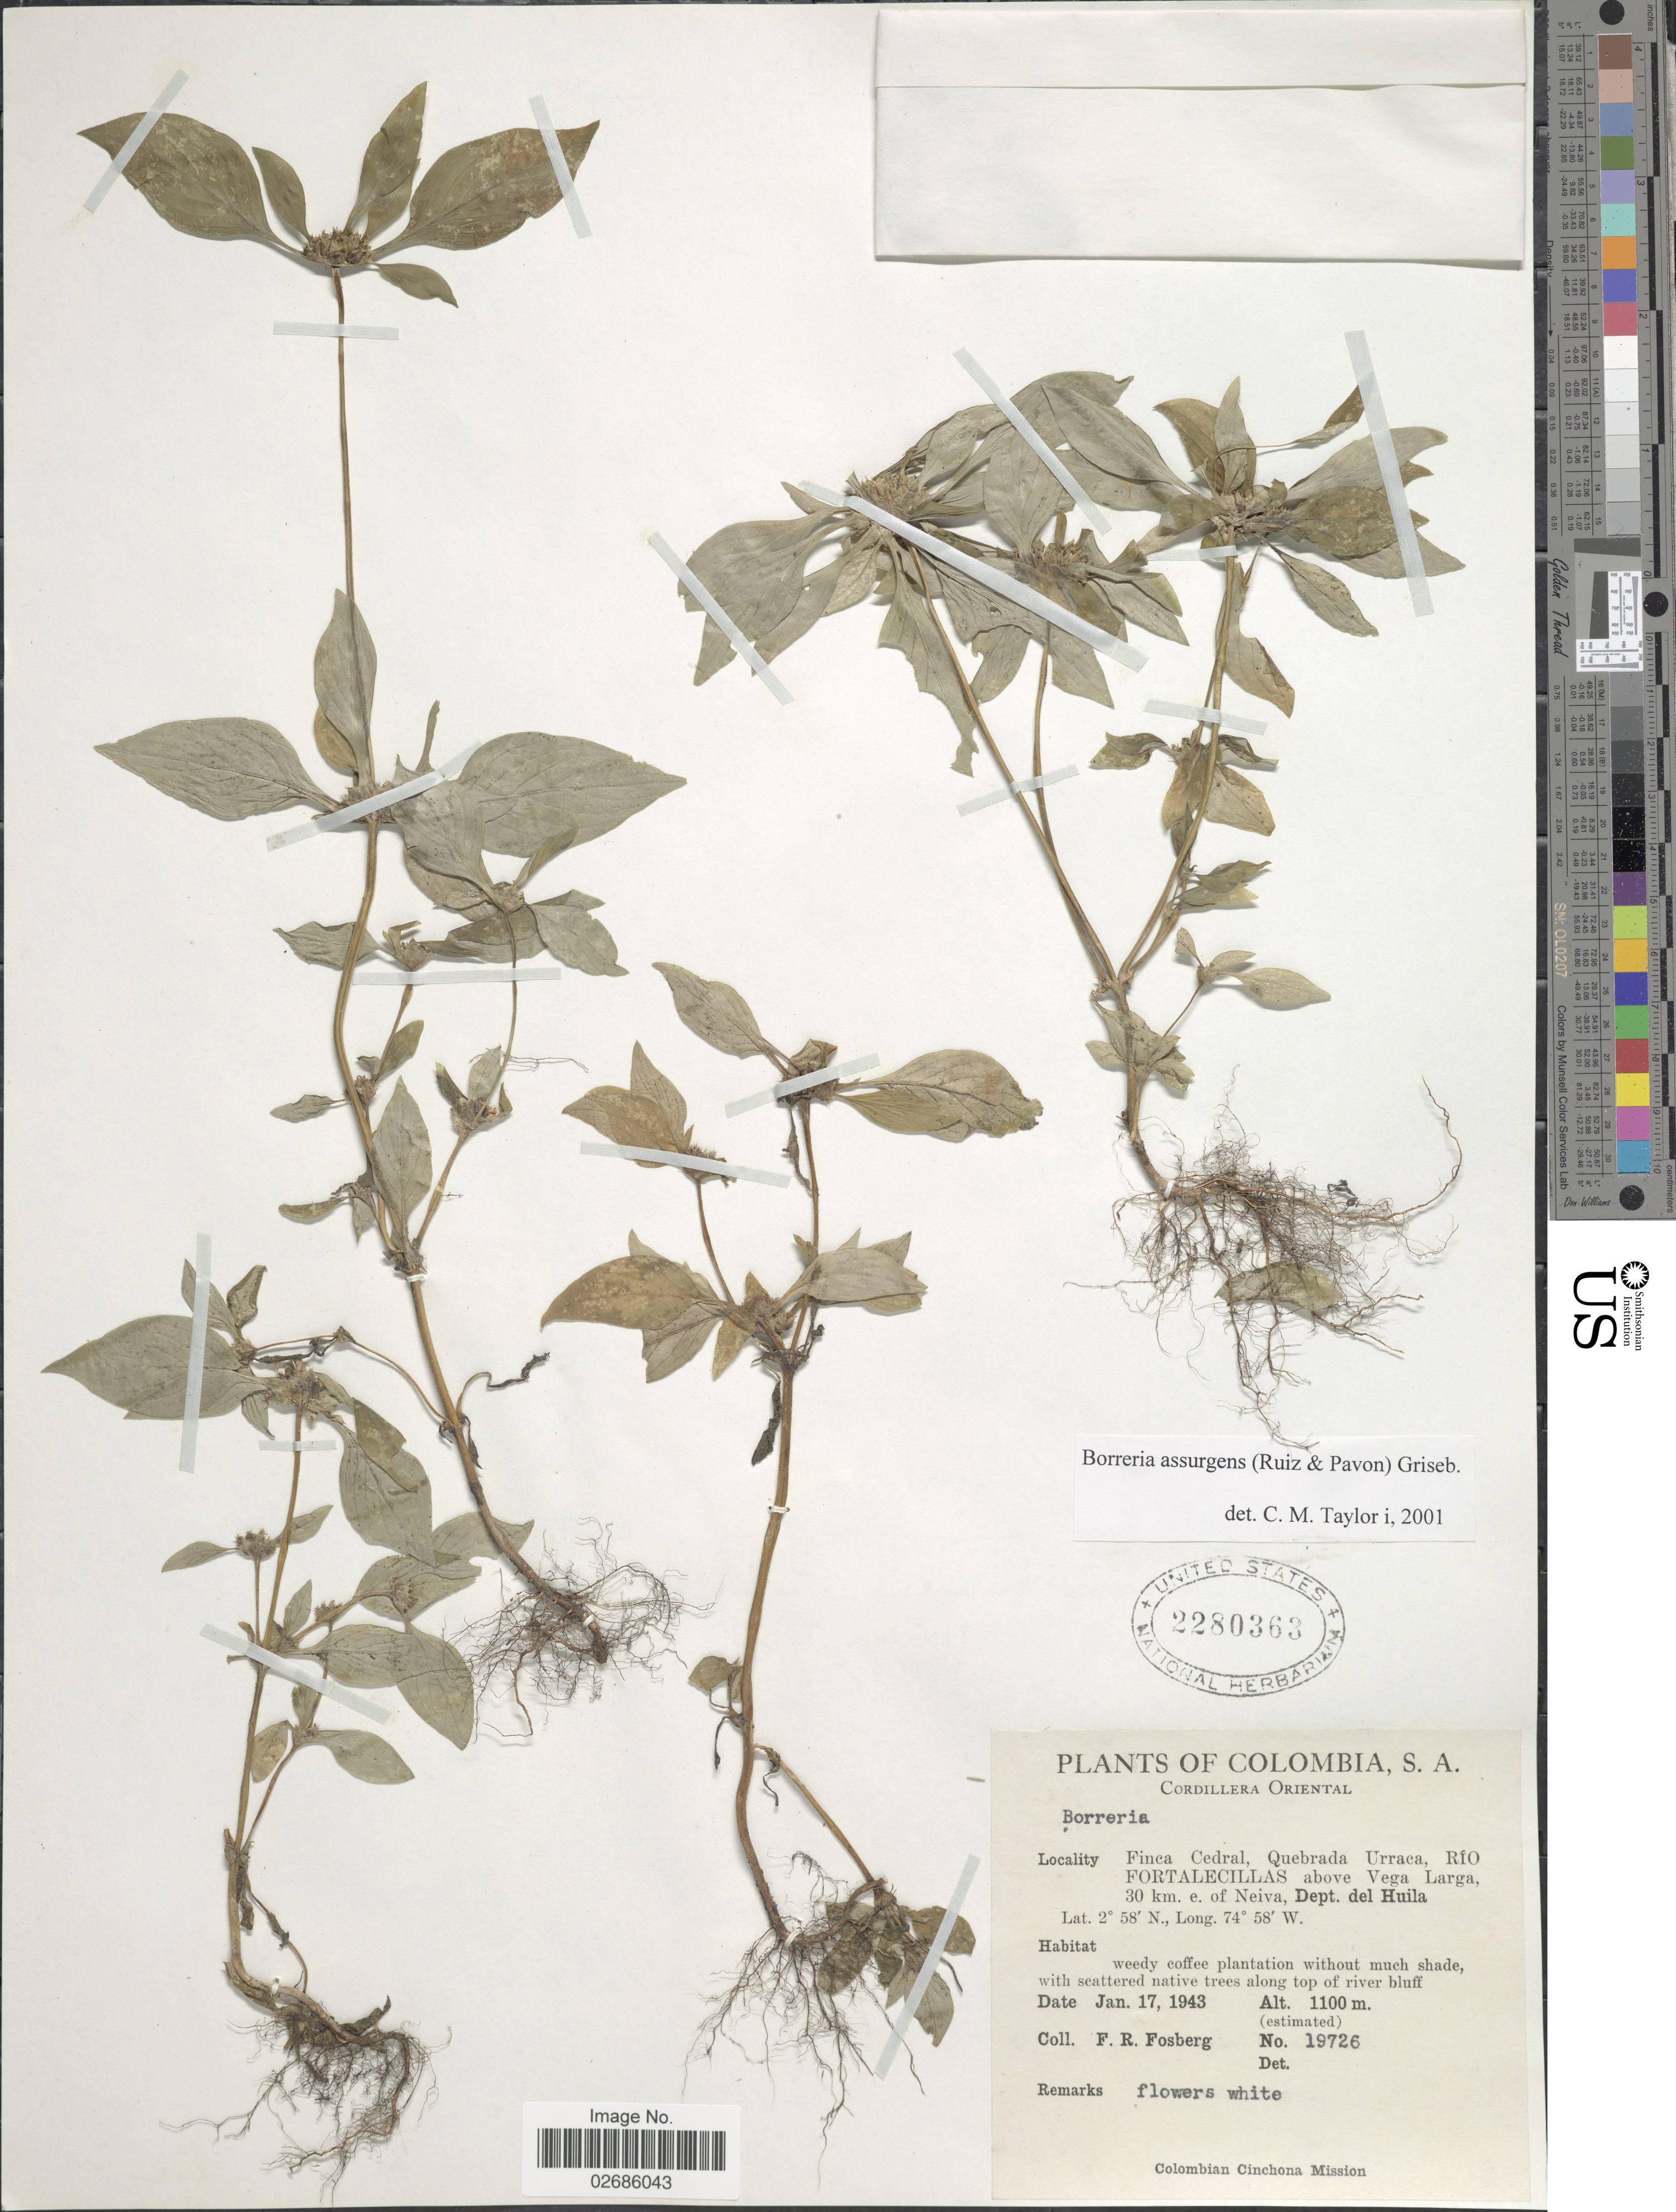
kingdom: Plantae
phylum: Tracheophyta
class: Magnoliopsida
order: Gentianales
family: Rubiaceae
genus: Borreria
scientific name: Borreria assurgens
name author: (Ruiz & Pav.) Griseb.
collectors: F. R. Fosberg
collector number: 19726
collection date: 1943-01-17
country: Colombia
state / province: Huila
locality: Cordillera Oriental. Finca Cedral, Quebrada Urraca, Río Fortalecillas above Vega Larga, 30 km. e. of Neiva, Dept. del Huila.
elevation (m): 1100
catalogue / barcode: US 2280363